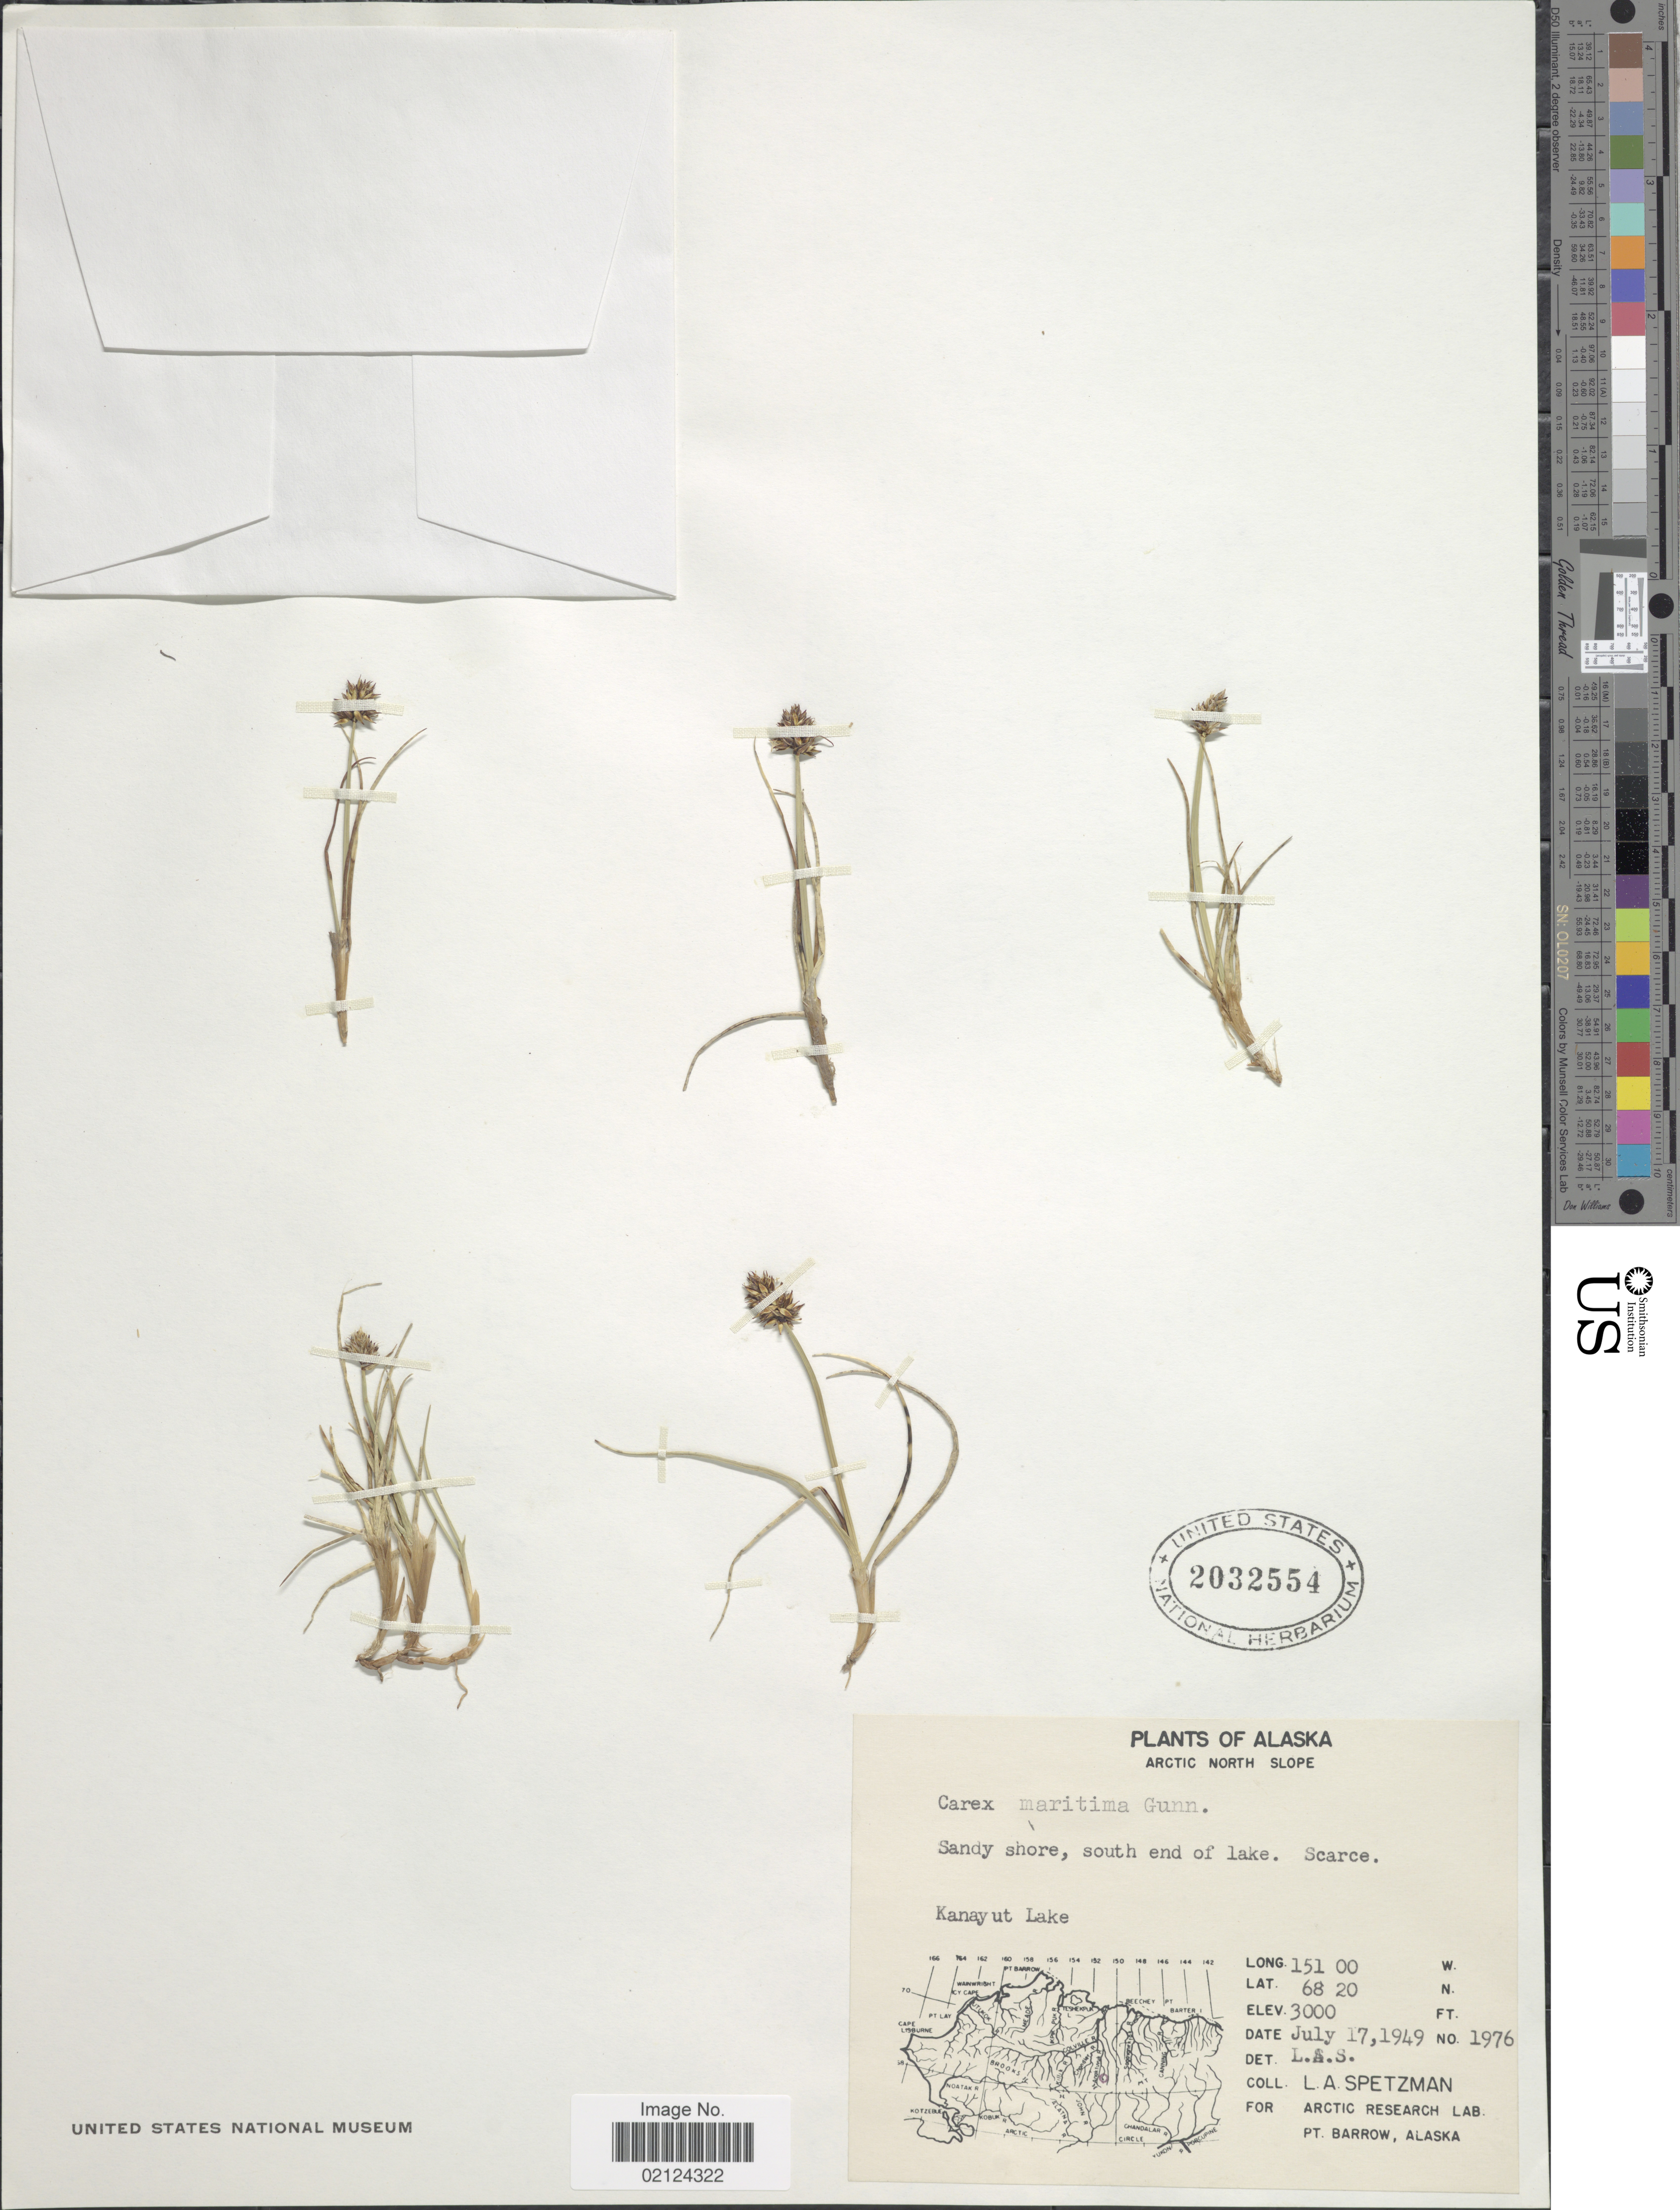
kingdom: Plantae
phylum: Tracheophyta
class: Liliopsida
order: Poales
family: Cyperaceae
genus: Carex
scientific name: Carex maritima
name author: Gunnerus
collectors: L. Spetzman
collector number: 1976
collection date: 1976-07-17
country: United States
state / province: Alaska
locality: Arctic North Slope, south end of lake, Scarce. Kanayut Lake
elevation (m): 914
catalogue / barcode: US 2032554